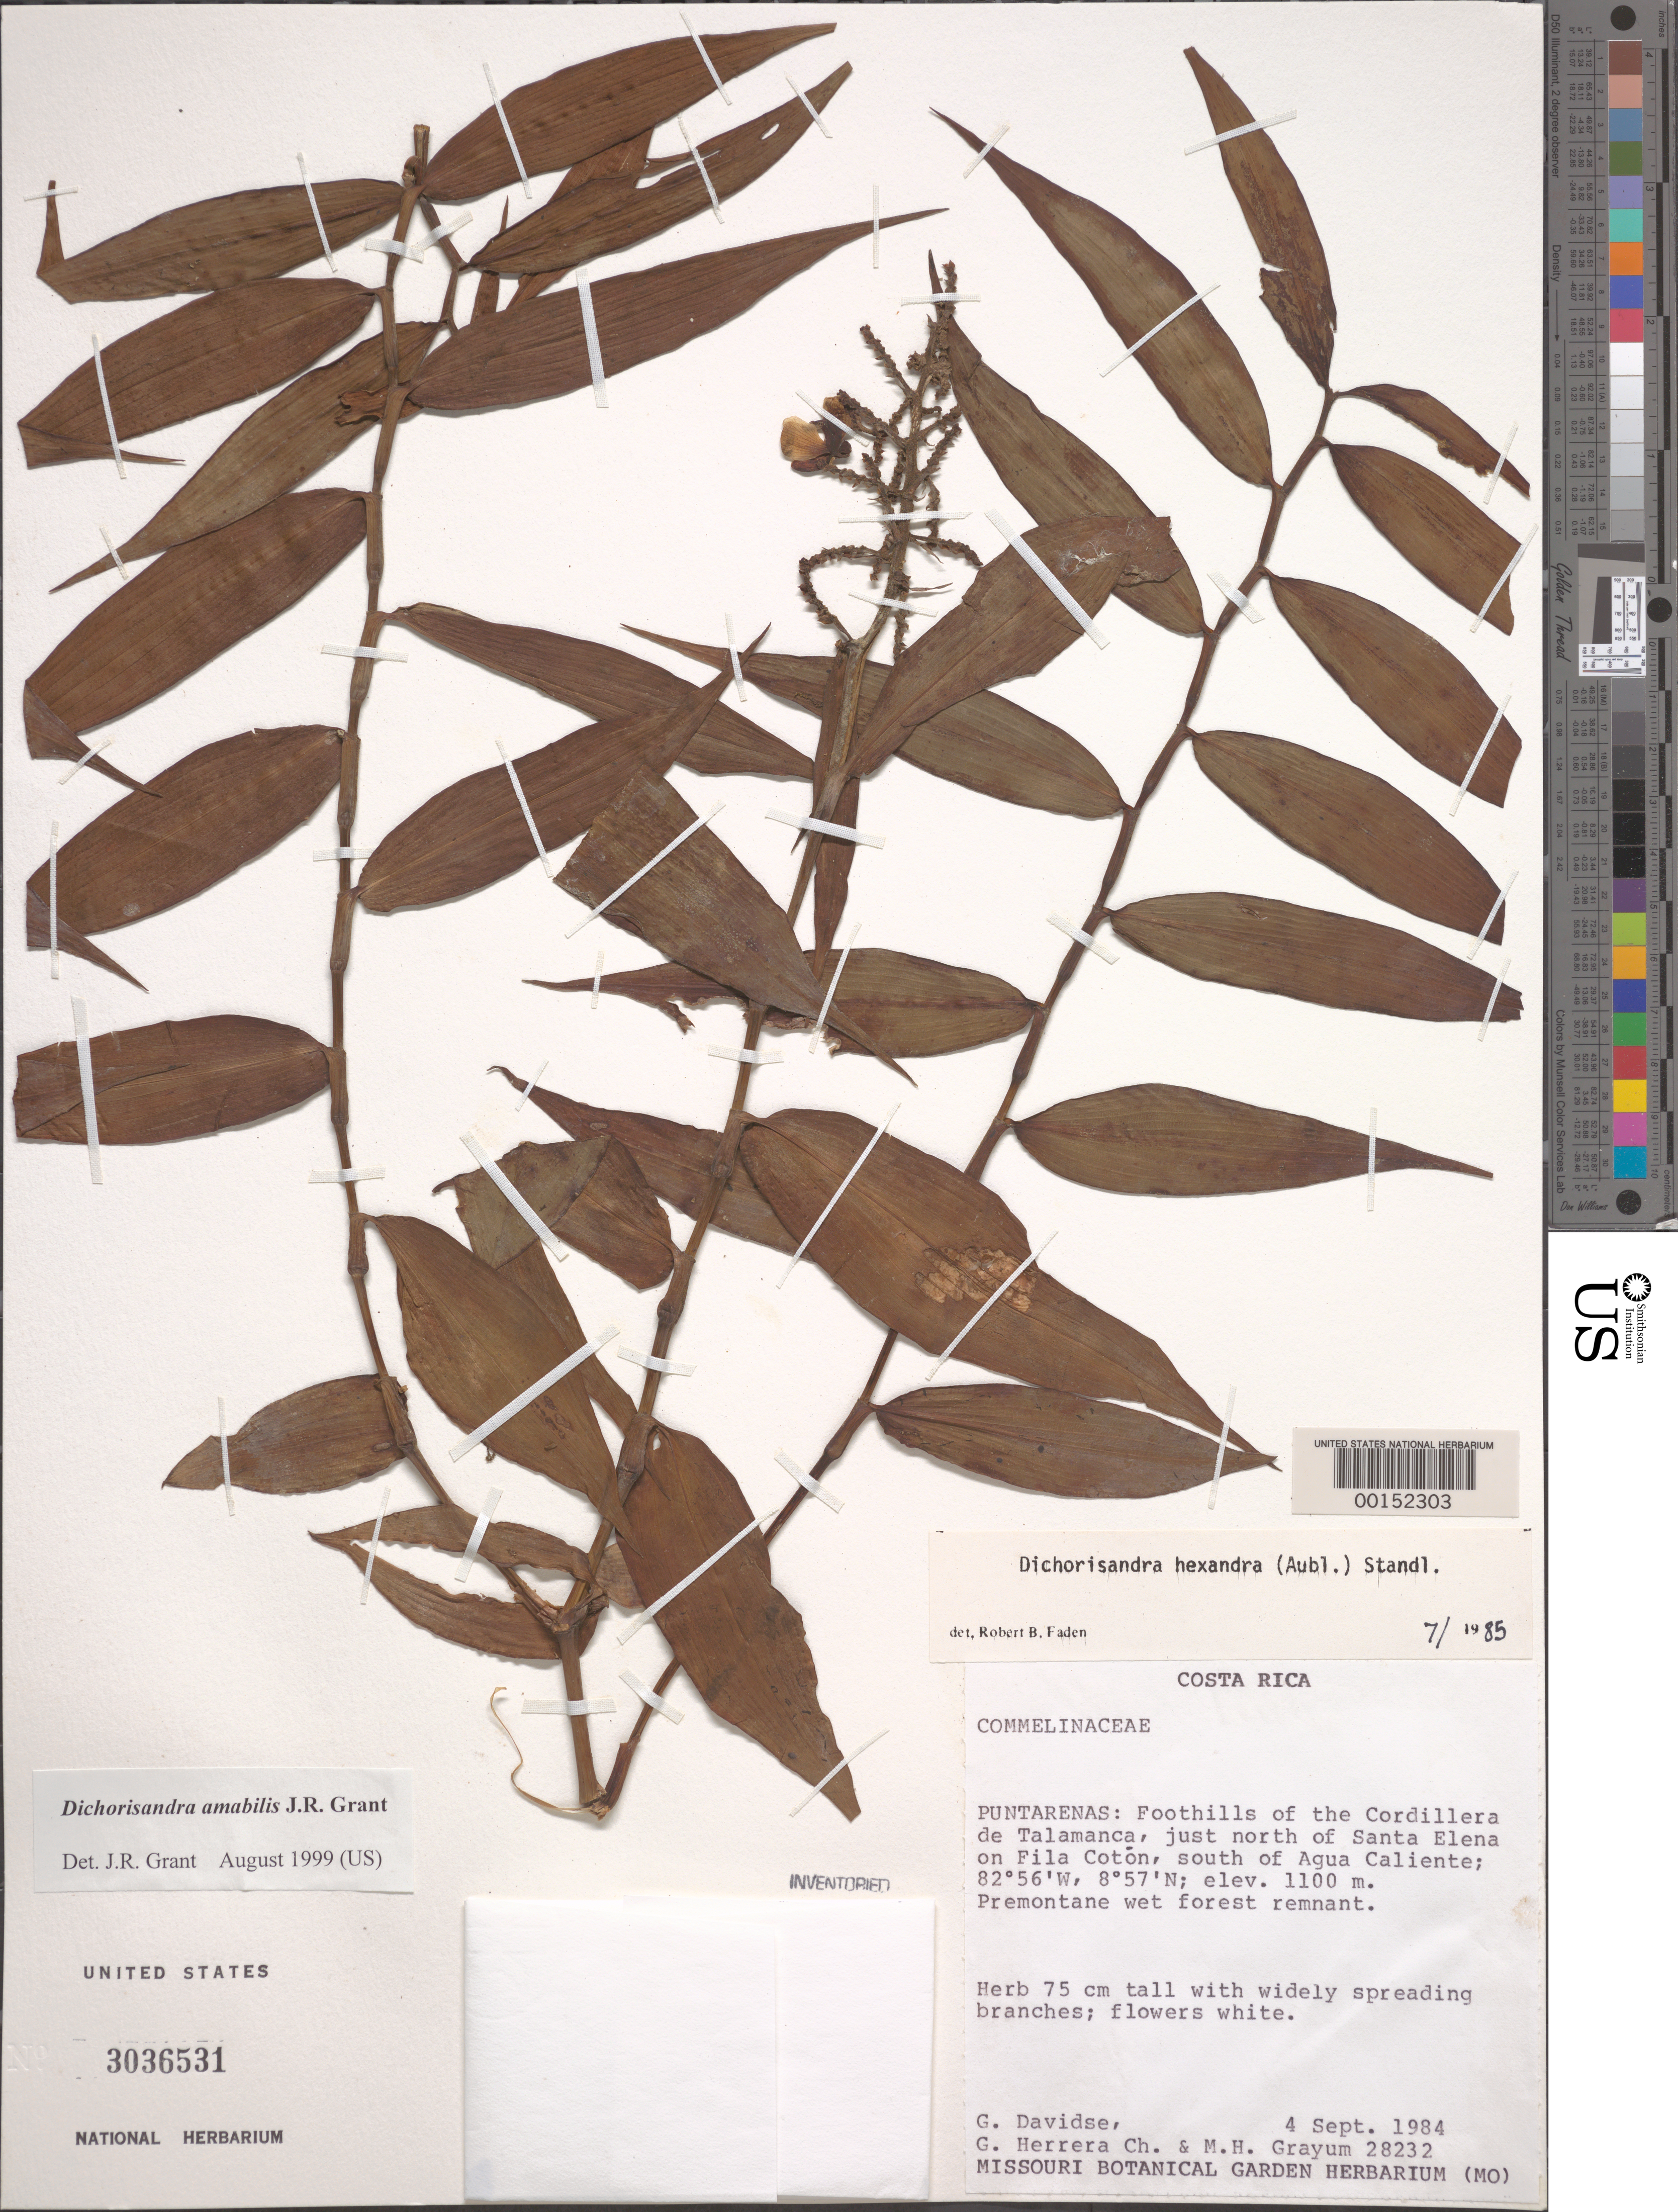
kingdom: Plantae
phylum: Tracheophyta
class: Liliopsida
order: Commelinales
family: Commelinaceae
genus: Dichorisandra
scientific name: Dichorisandra hexandra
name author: (Aubl.) Standl.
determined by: Faden, Robert B., (US), Smithsonian Institution - National Museum of Natural History (UNITED STATES)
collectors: G. Davidse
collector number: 28232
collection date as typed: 04 Sep 1984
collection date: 1984-09-04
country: Costa Rica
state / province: Puntarenas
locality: Cordillera de talamanca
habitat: Foothills; premontane wet forest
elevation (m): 1100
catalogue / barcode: US 3036531